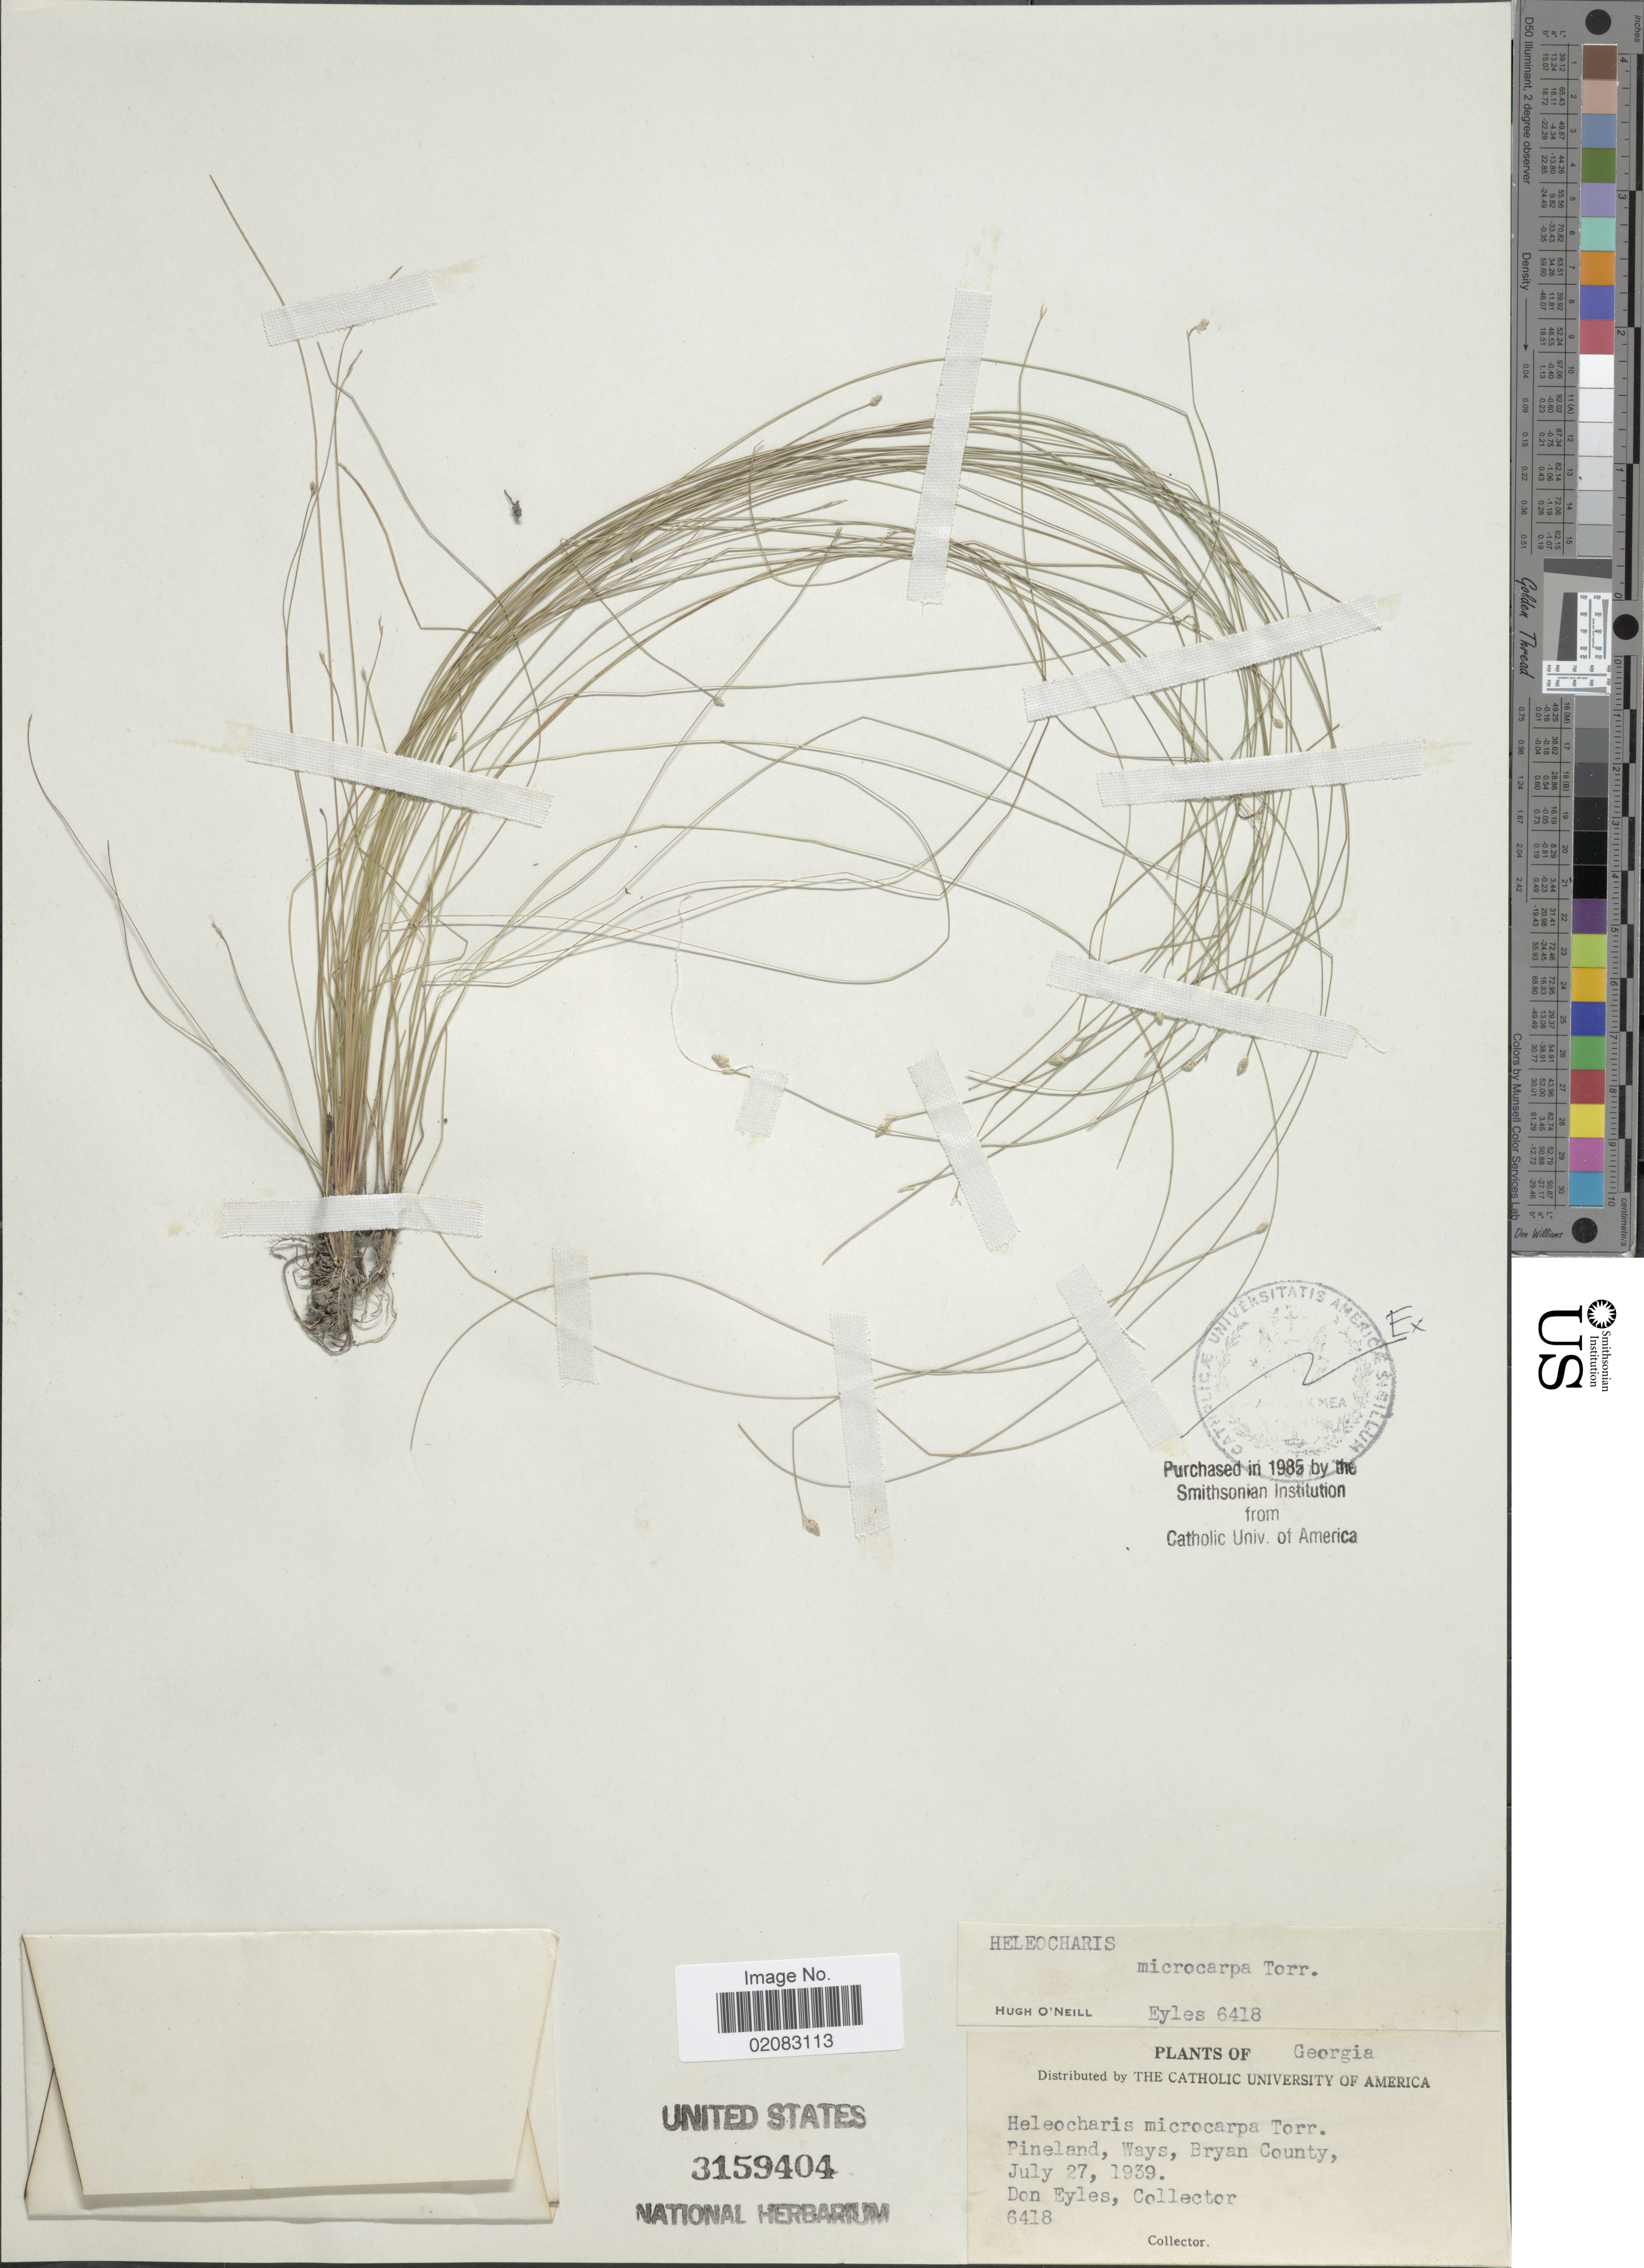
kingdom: Plantae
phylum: Tracheophyta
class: Liliopsida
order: Poales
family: Cyperaceae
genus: Eleocharis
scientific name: Eleocharis microcarpa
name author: Torr.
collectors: D. Eyles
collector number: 6418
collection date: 1939-07-27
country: United States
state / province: Georgia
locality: Pineland, Ways, Bryan County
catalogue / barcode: US 3159404